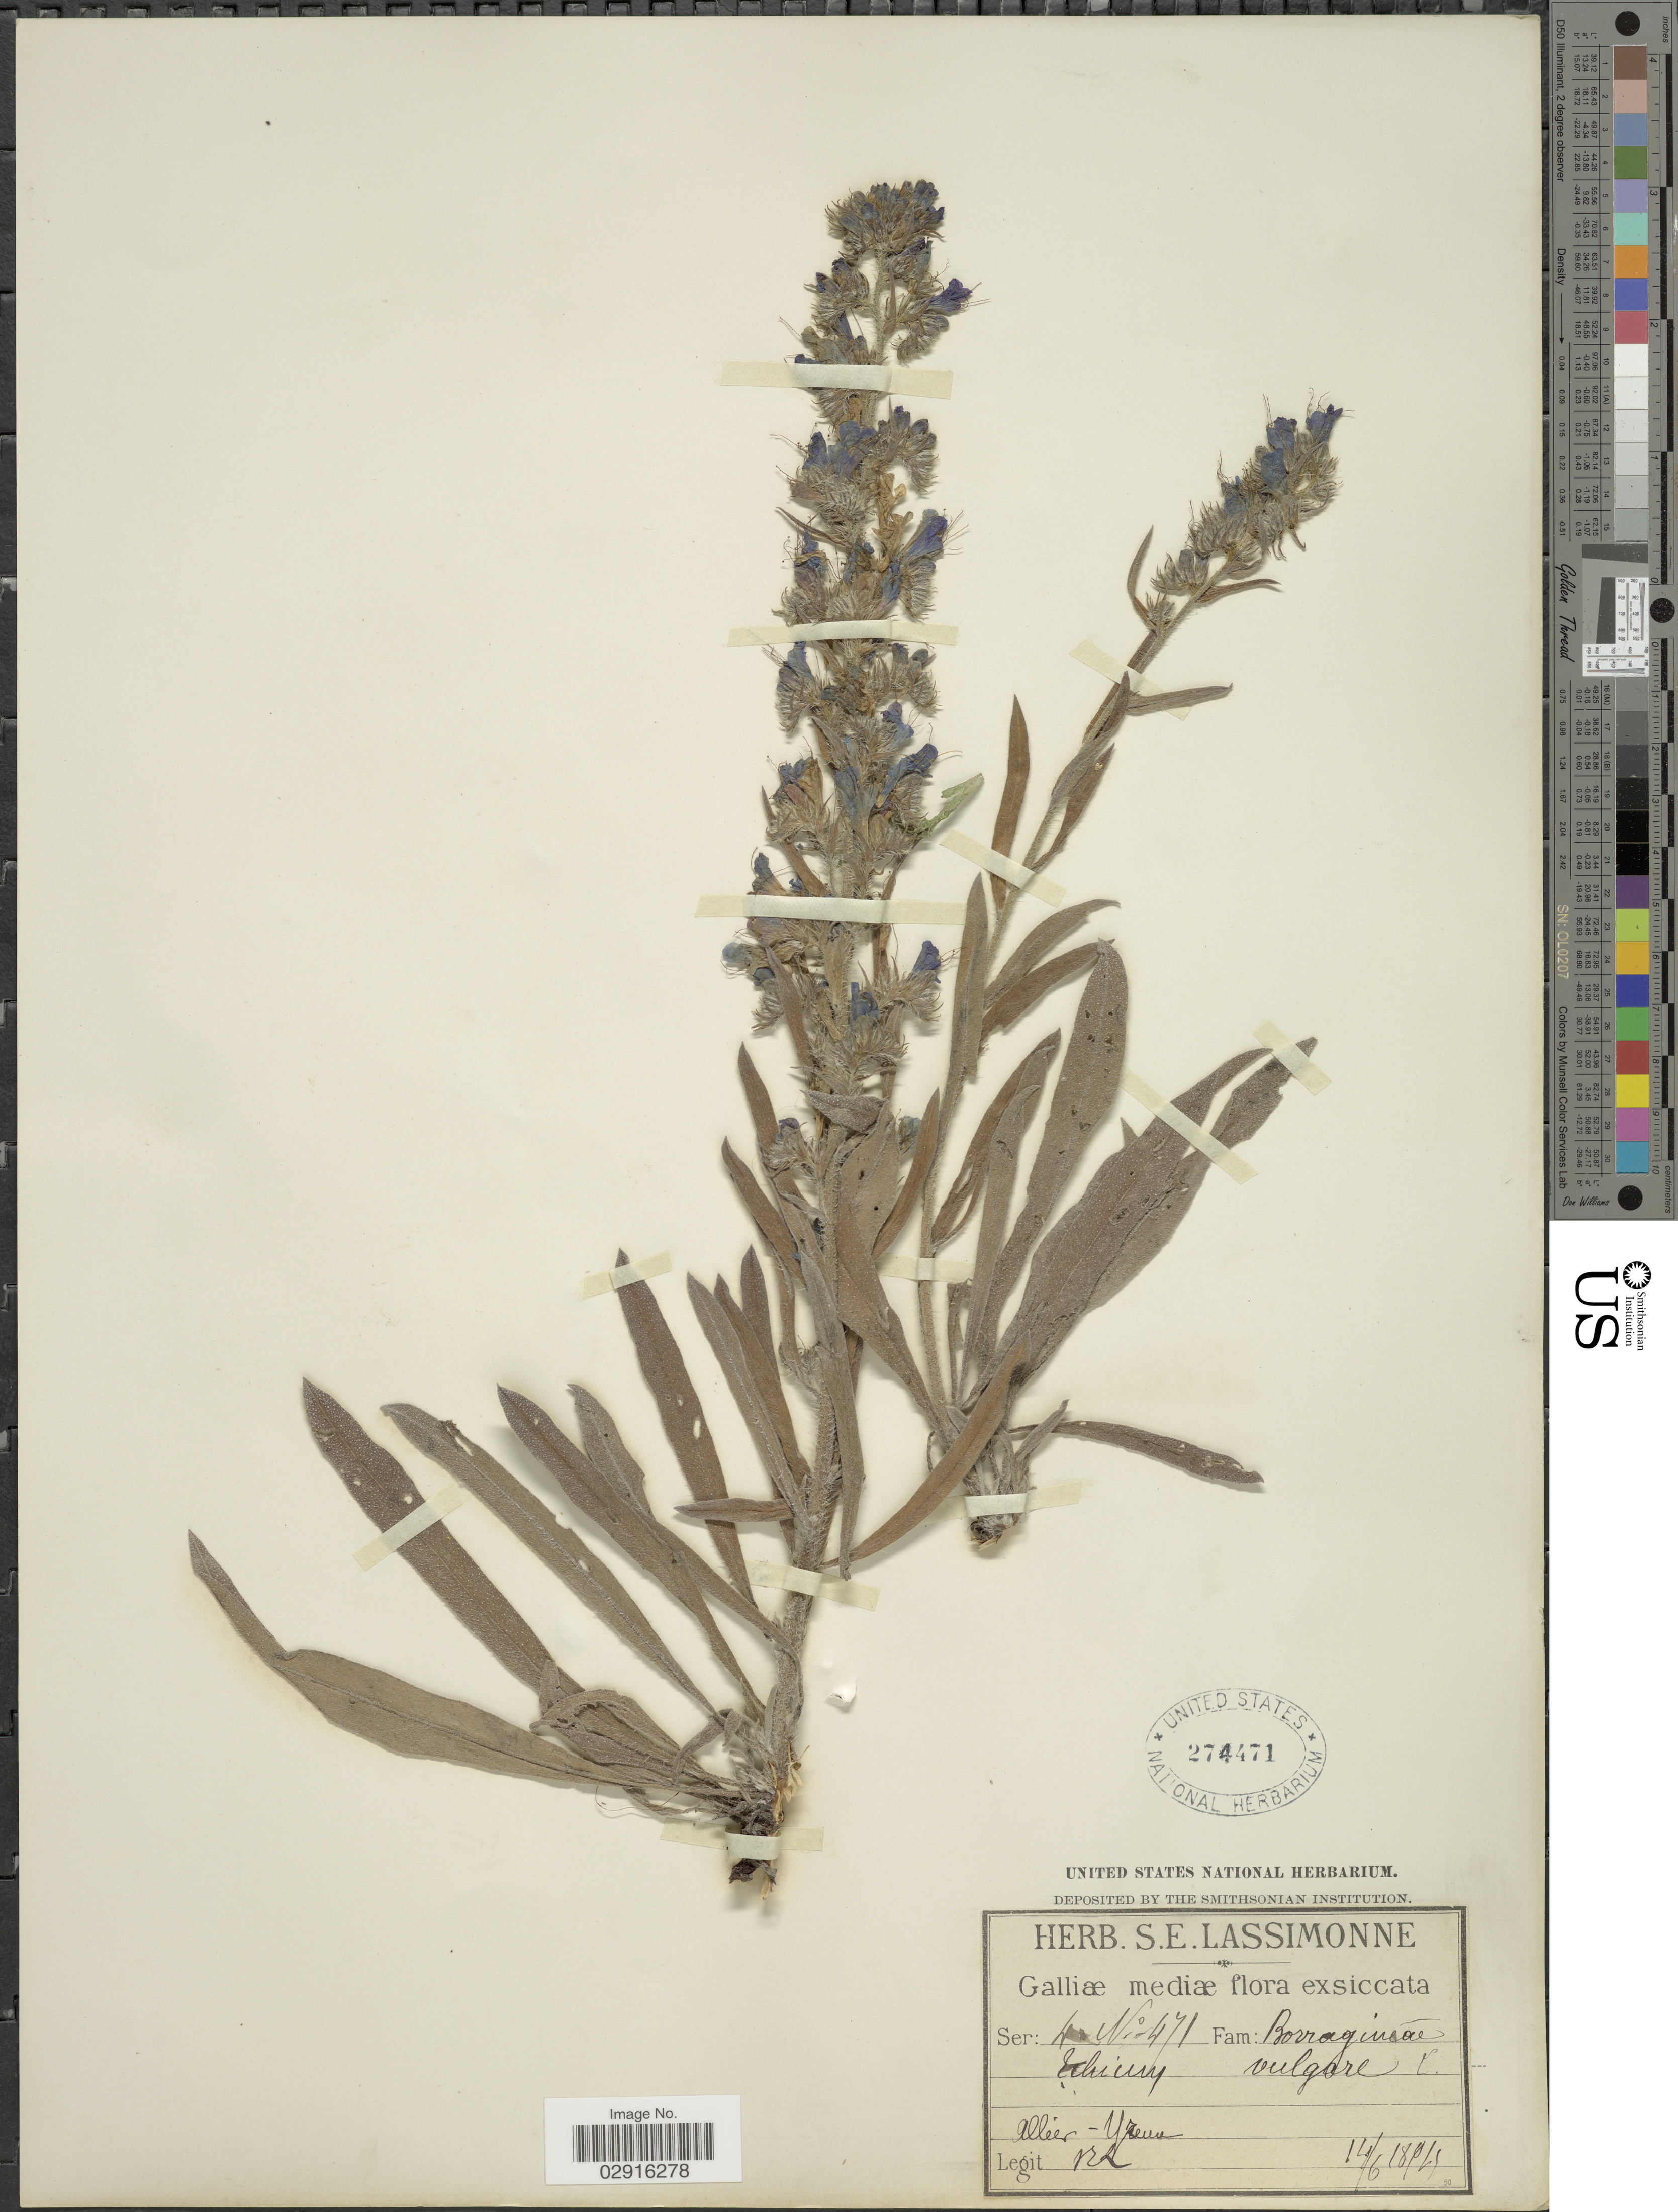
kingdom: Plantae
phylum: Tracheophyta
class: Magnoliopsida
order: Boraginales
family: Boraginaceae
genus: Echium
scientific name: Echium vulgare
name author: L.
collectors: S. Lassimonne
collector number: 471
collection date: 1895-06-14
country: France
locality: Allier- Yzeur.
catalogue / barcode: US 274471